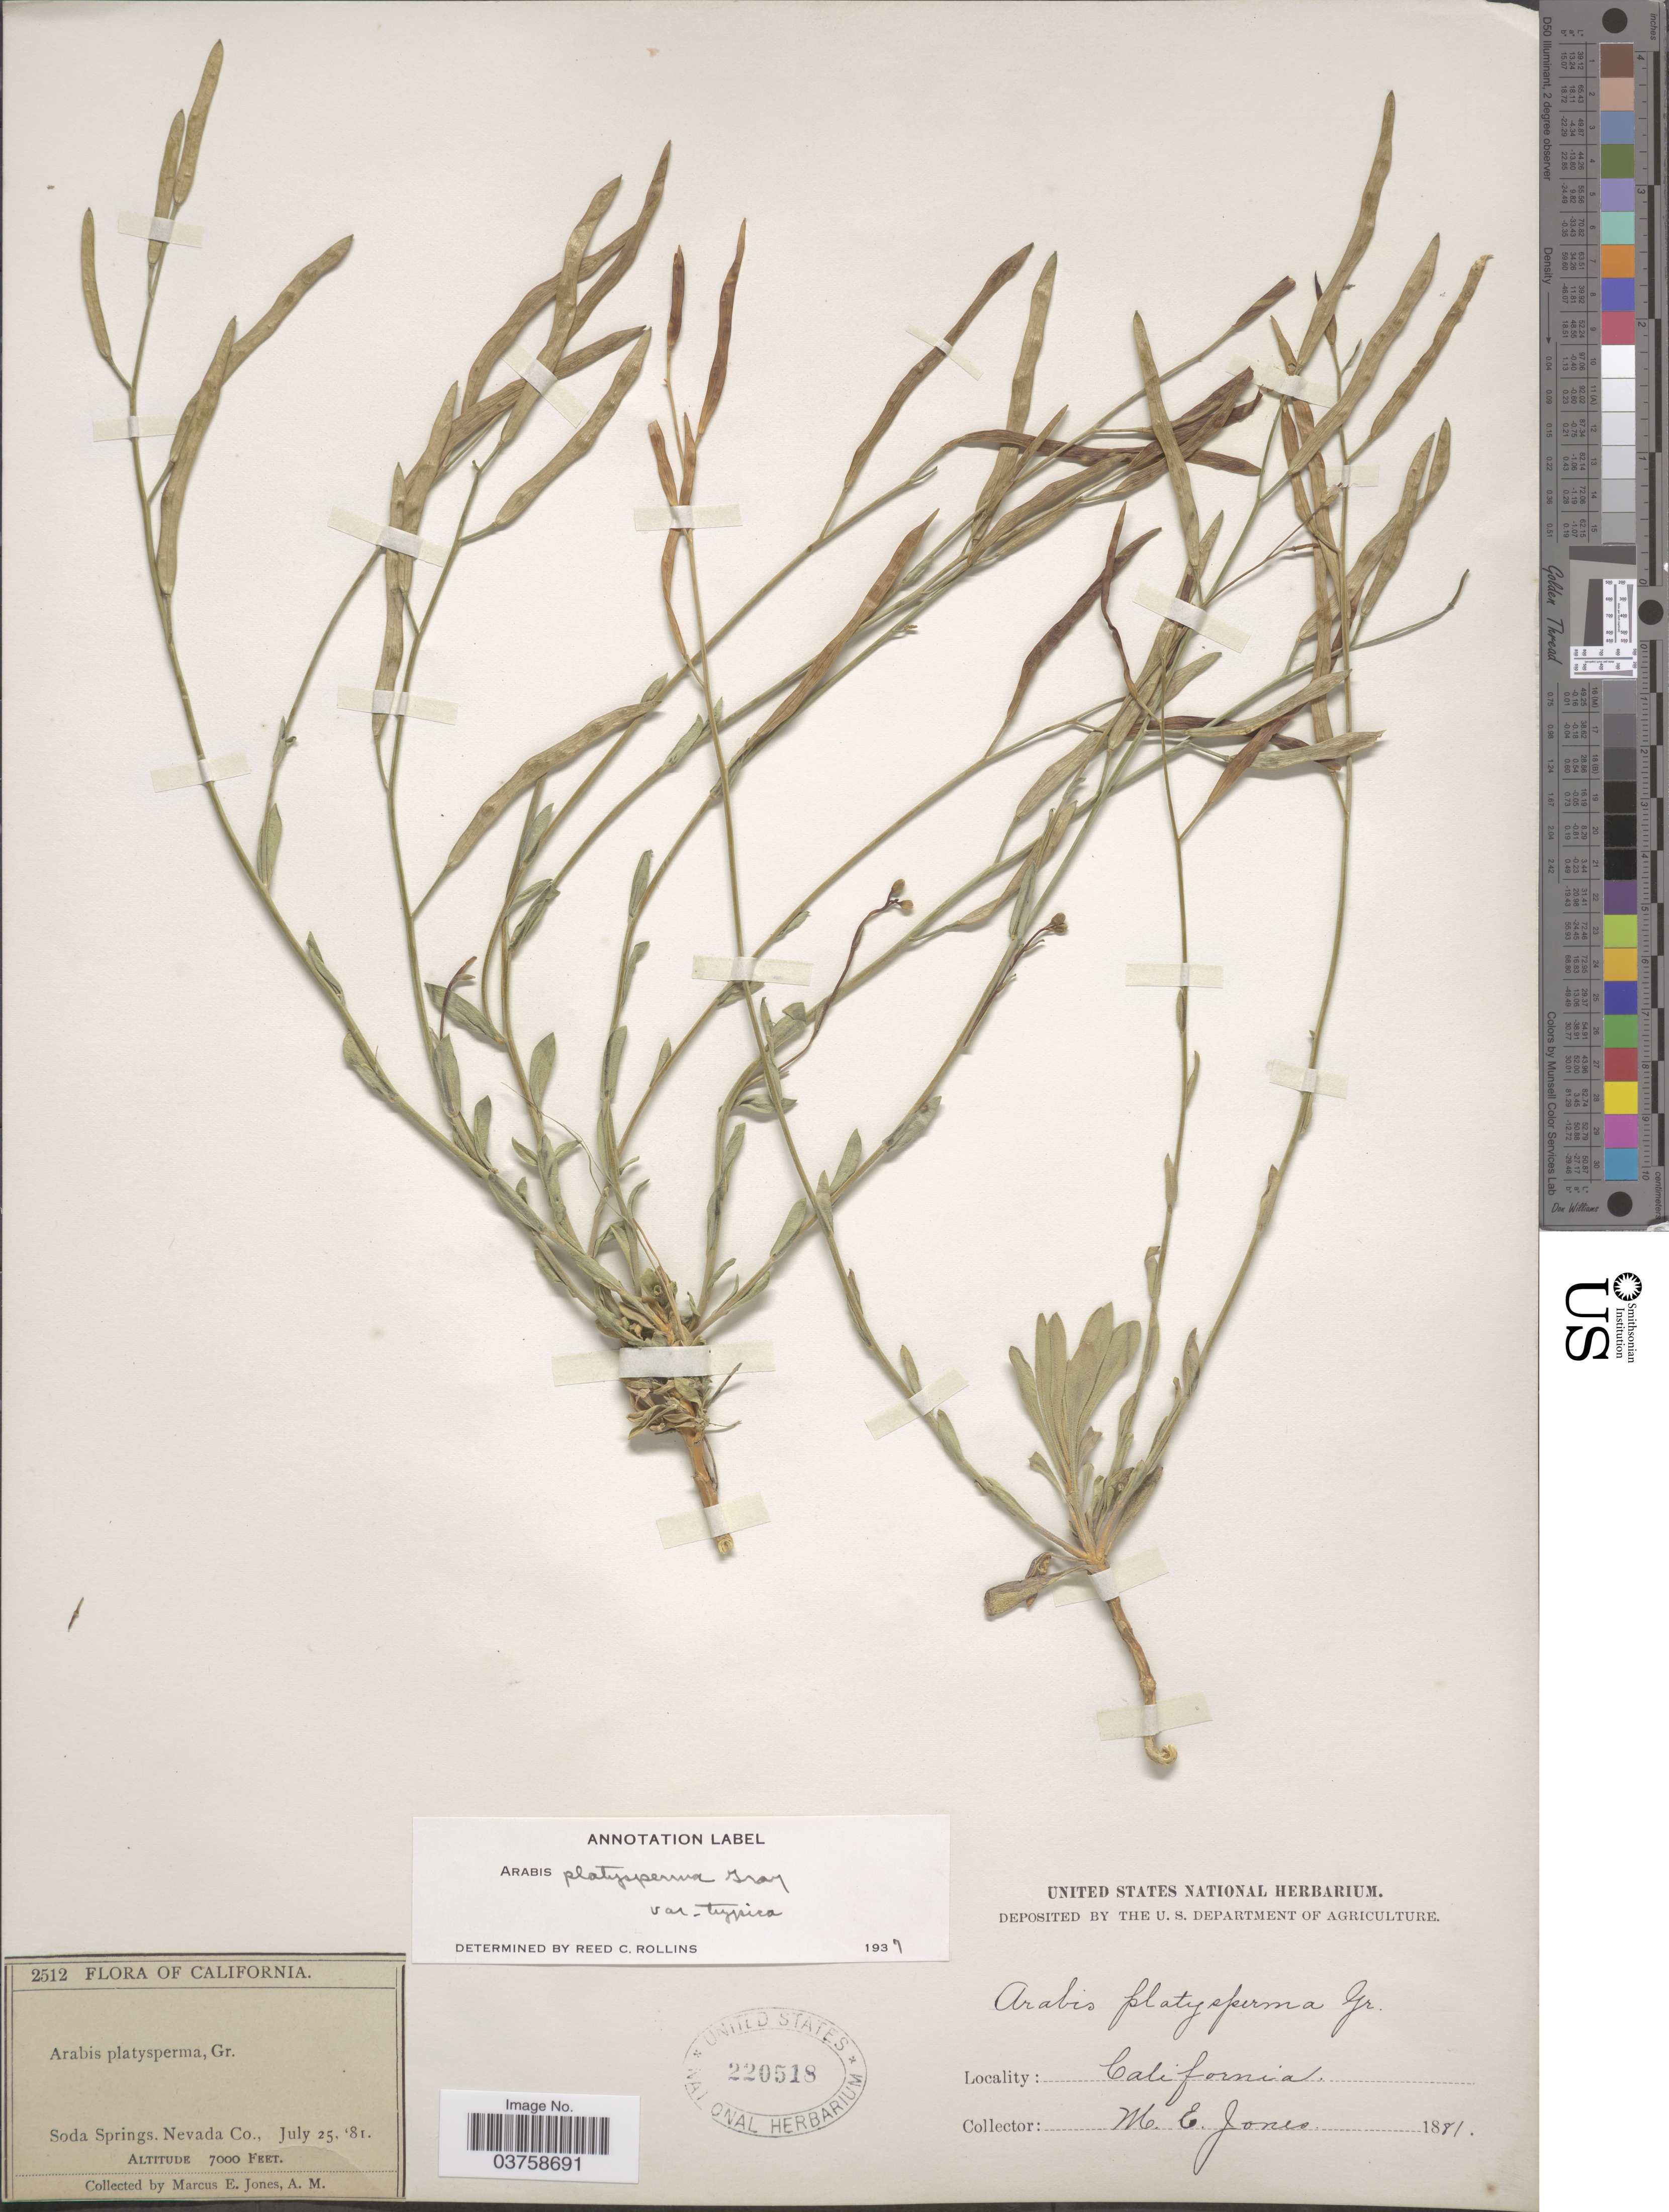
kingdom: Plantae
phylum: Tracheophyta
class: Magnoliopsida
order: Brassicales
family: Brassicaceae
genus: Arabis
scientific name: Arabis platysperma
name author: A. Gray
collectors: M. E. Jones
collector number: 2512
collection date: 1881-07-25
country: United States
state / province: California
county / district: Nevada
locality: Soda Springs. Nevada Co.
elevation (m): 2134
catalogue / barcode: US 220518